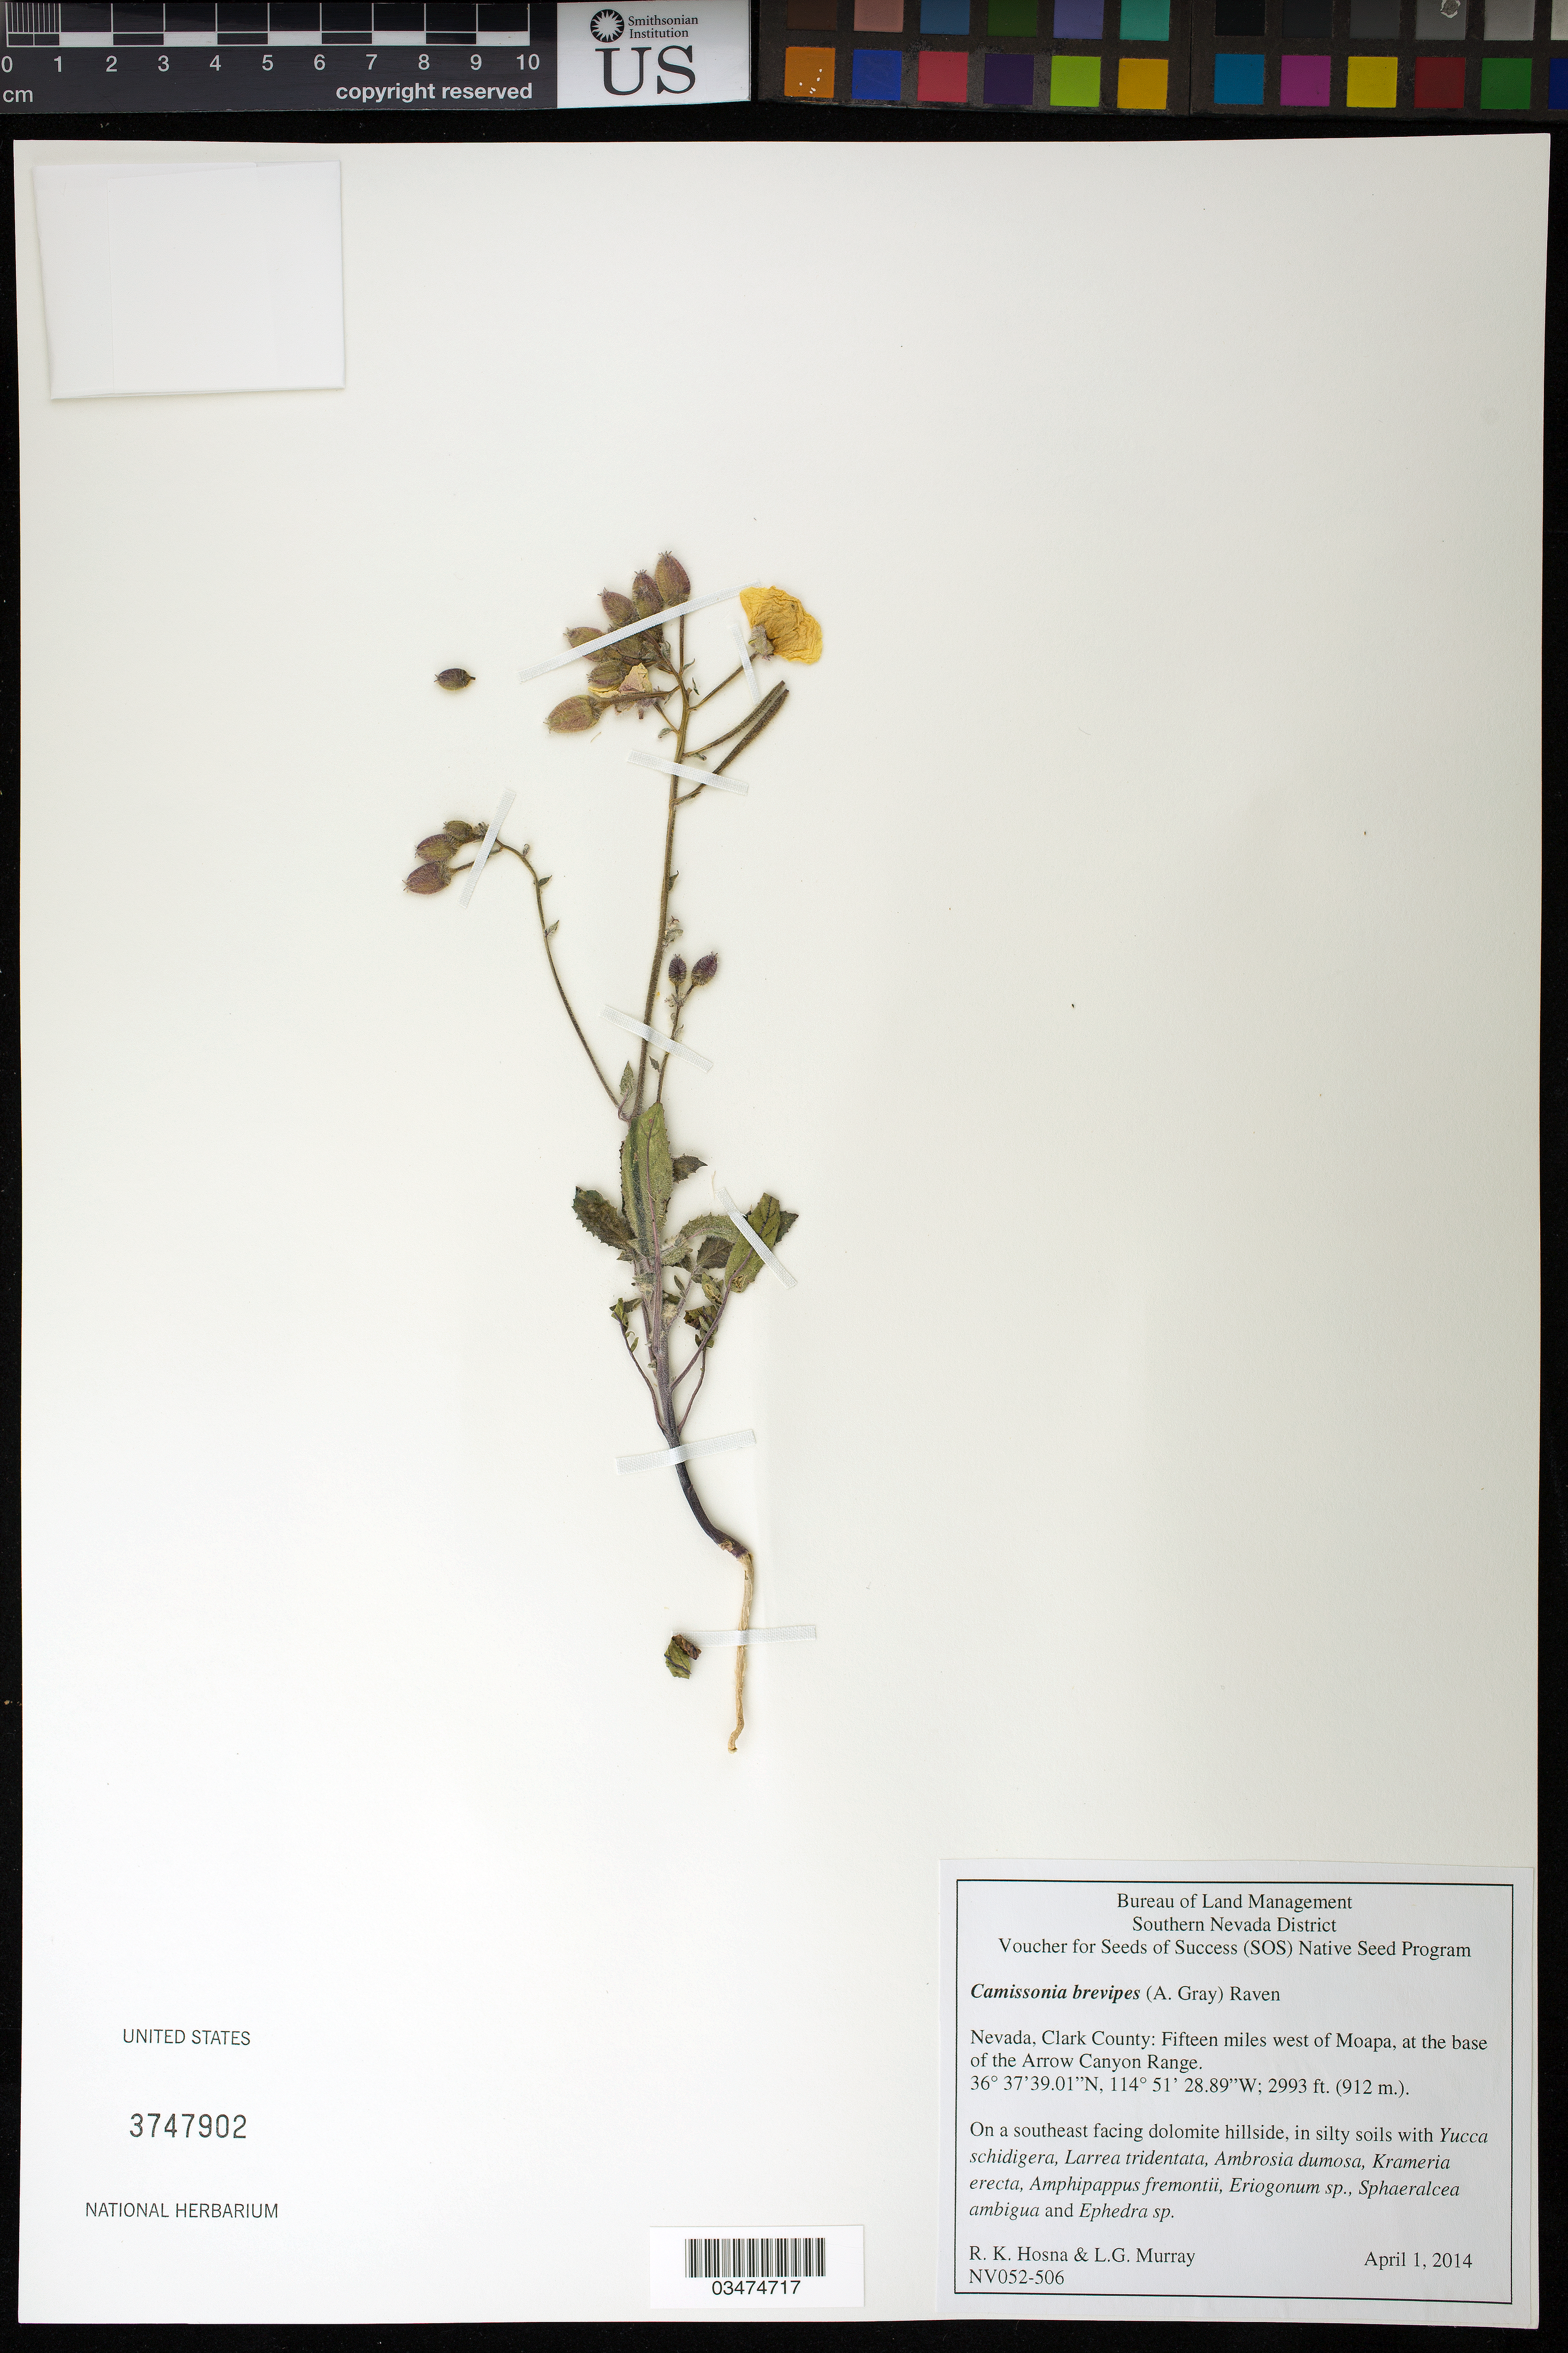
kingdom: Plantae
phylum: Tracheophyta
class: Magnoliopsida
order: Myrtales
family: Onagraceae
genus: Camissonia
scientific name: Camissonia brevipes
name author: (Douglas) P.H. Raven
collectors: R. Hosna & L. Murray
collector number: NV052-506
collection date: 2014-04-01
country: United States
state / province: Nevada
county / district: Clark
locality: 15 mi. W of Moapa, at the base of the Arrow Canyon Range.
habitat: Dolomite hillside, silty soils.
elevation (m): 912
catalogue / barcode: US 3747902